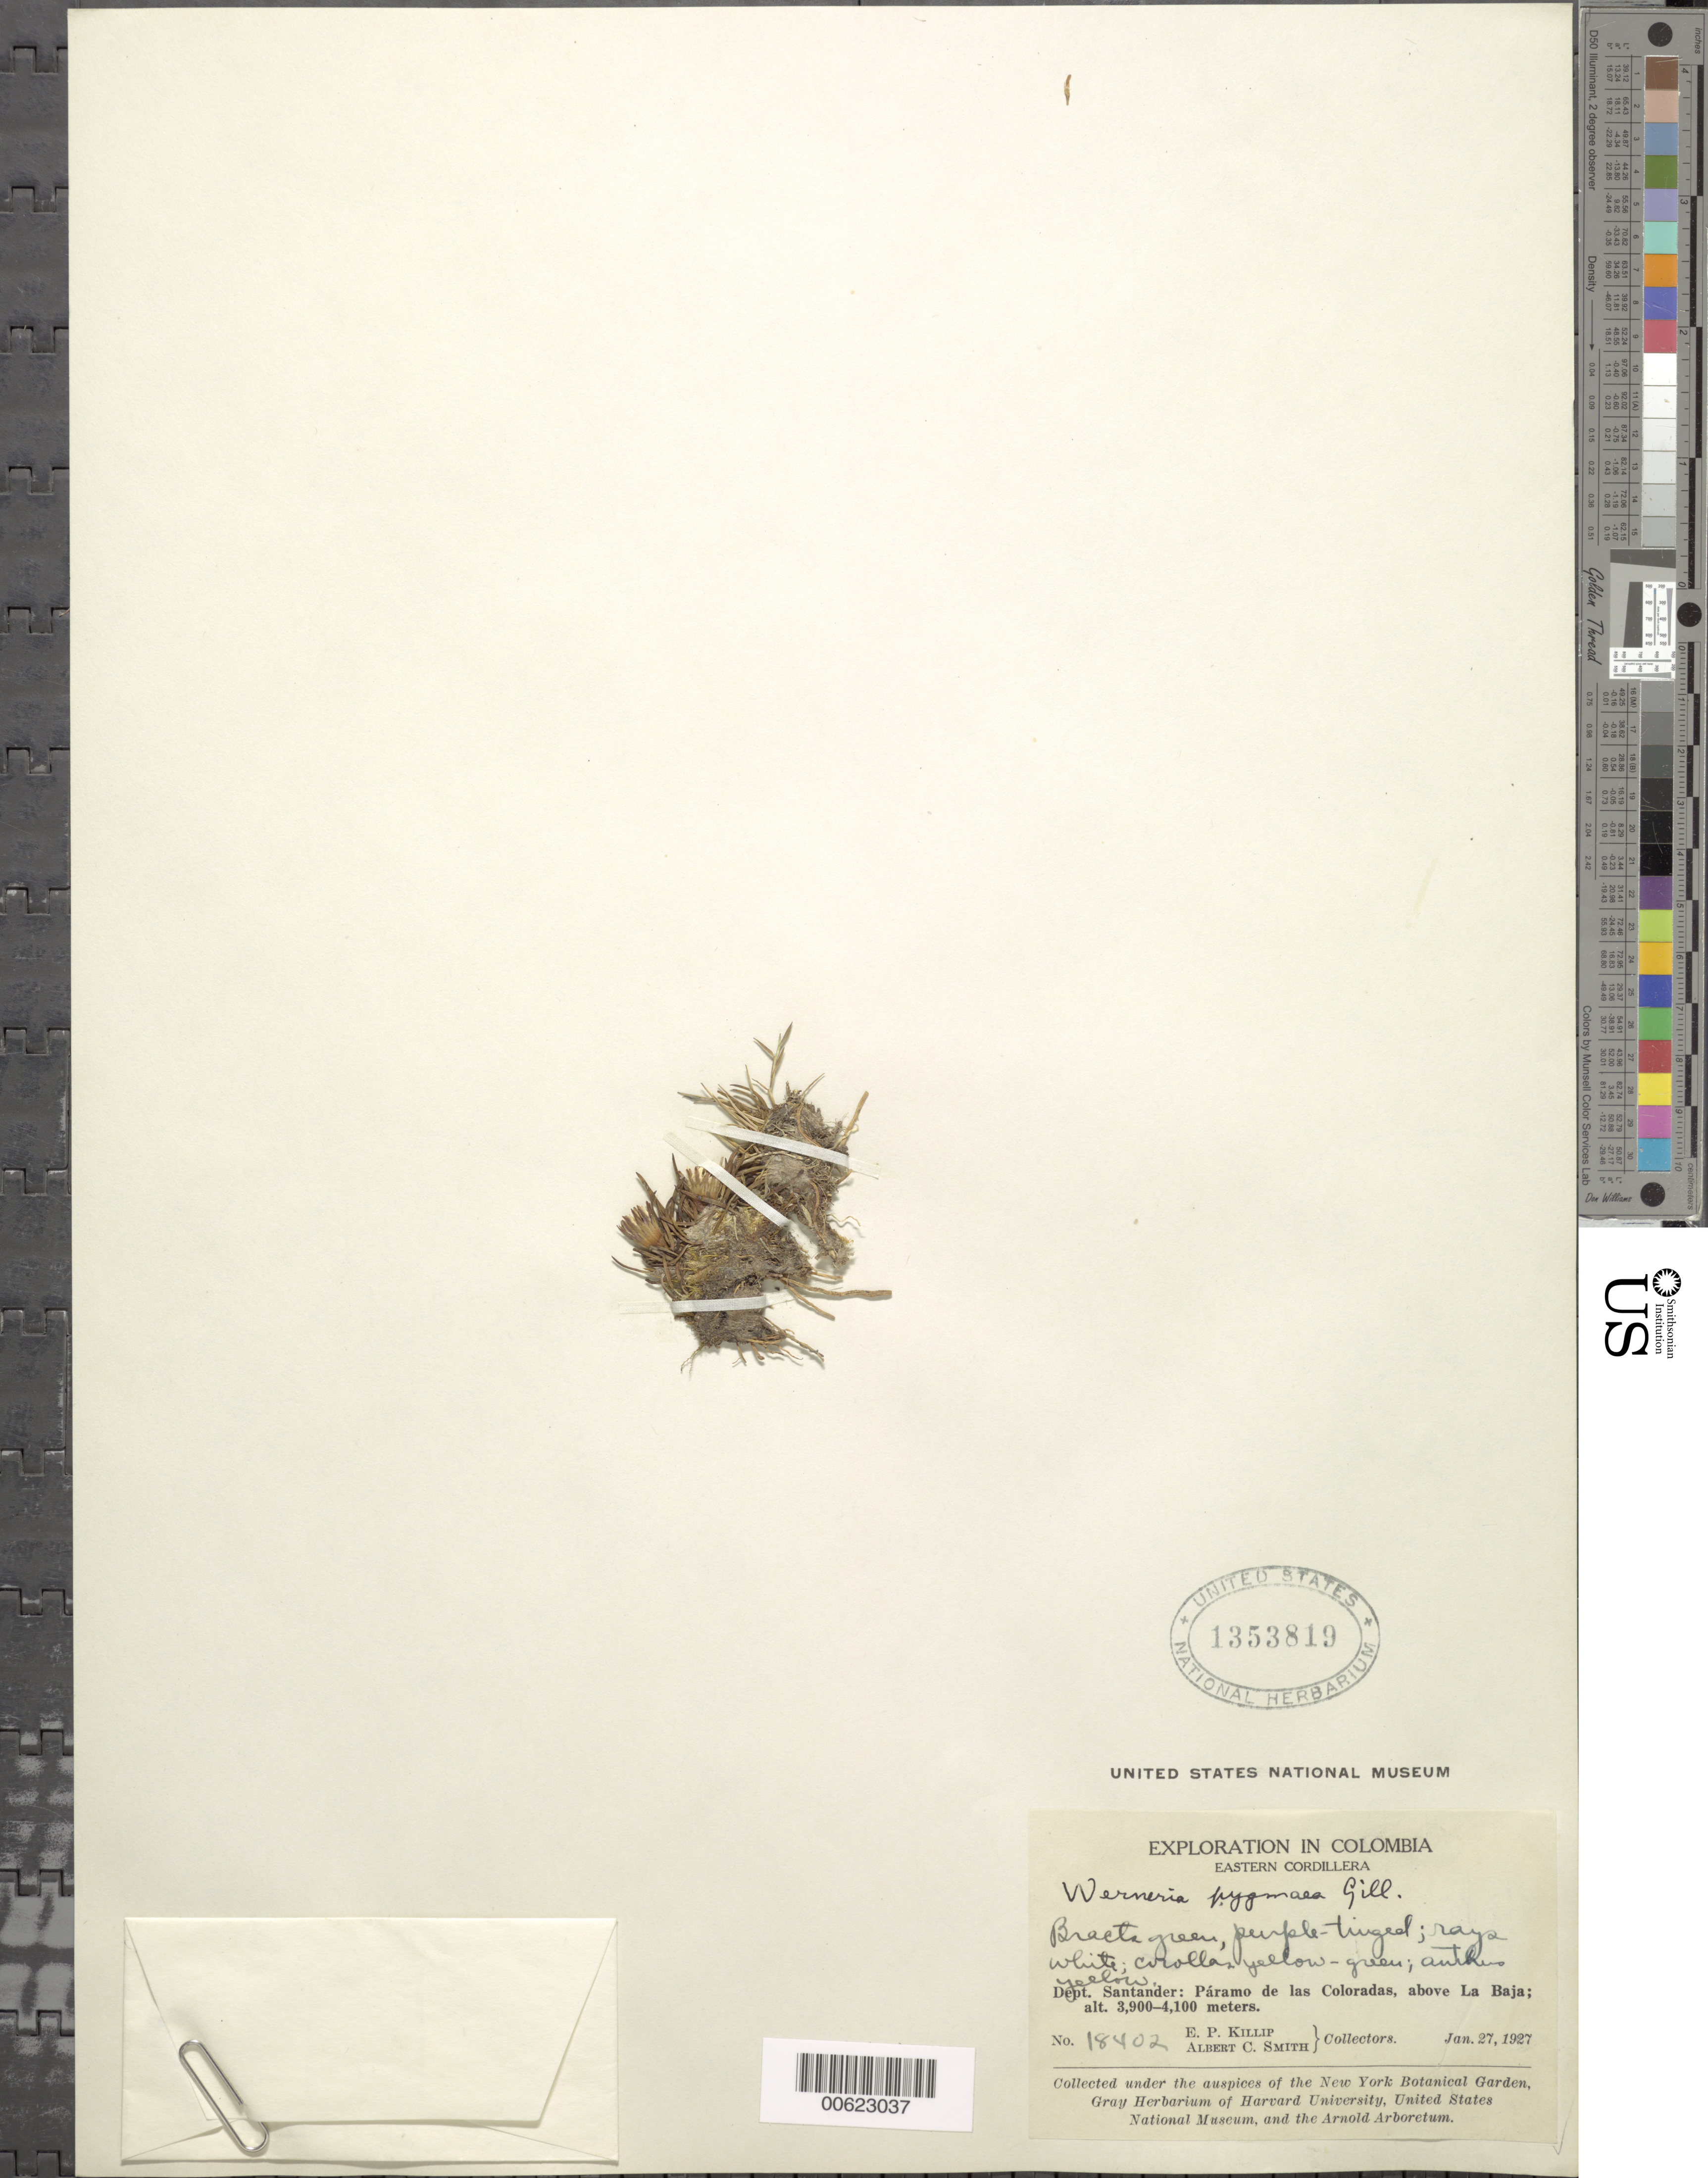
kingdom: Plantae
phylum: Tracheophyta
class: Magnoliopsida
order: Asterales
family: Asteraceae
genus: Werneria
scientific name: Werneria pygmaea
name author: Gillies ex Hook. & Arn.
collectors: F. W. Pennell & A. C. Smith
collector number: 18402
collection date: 1927-01-27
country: Colombia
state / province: Santander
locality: Paramo de las Coloradas, above La Baja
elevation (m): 3900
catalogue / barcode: US 1353819